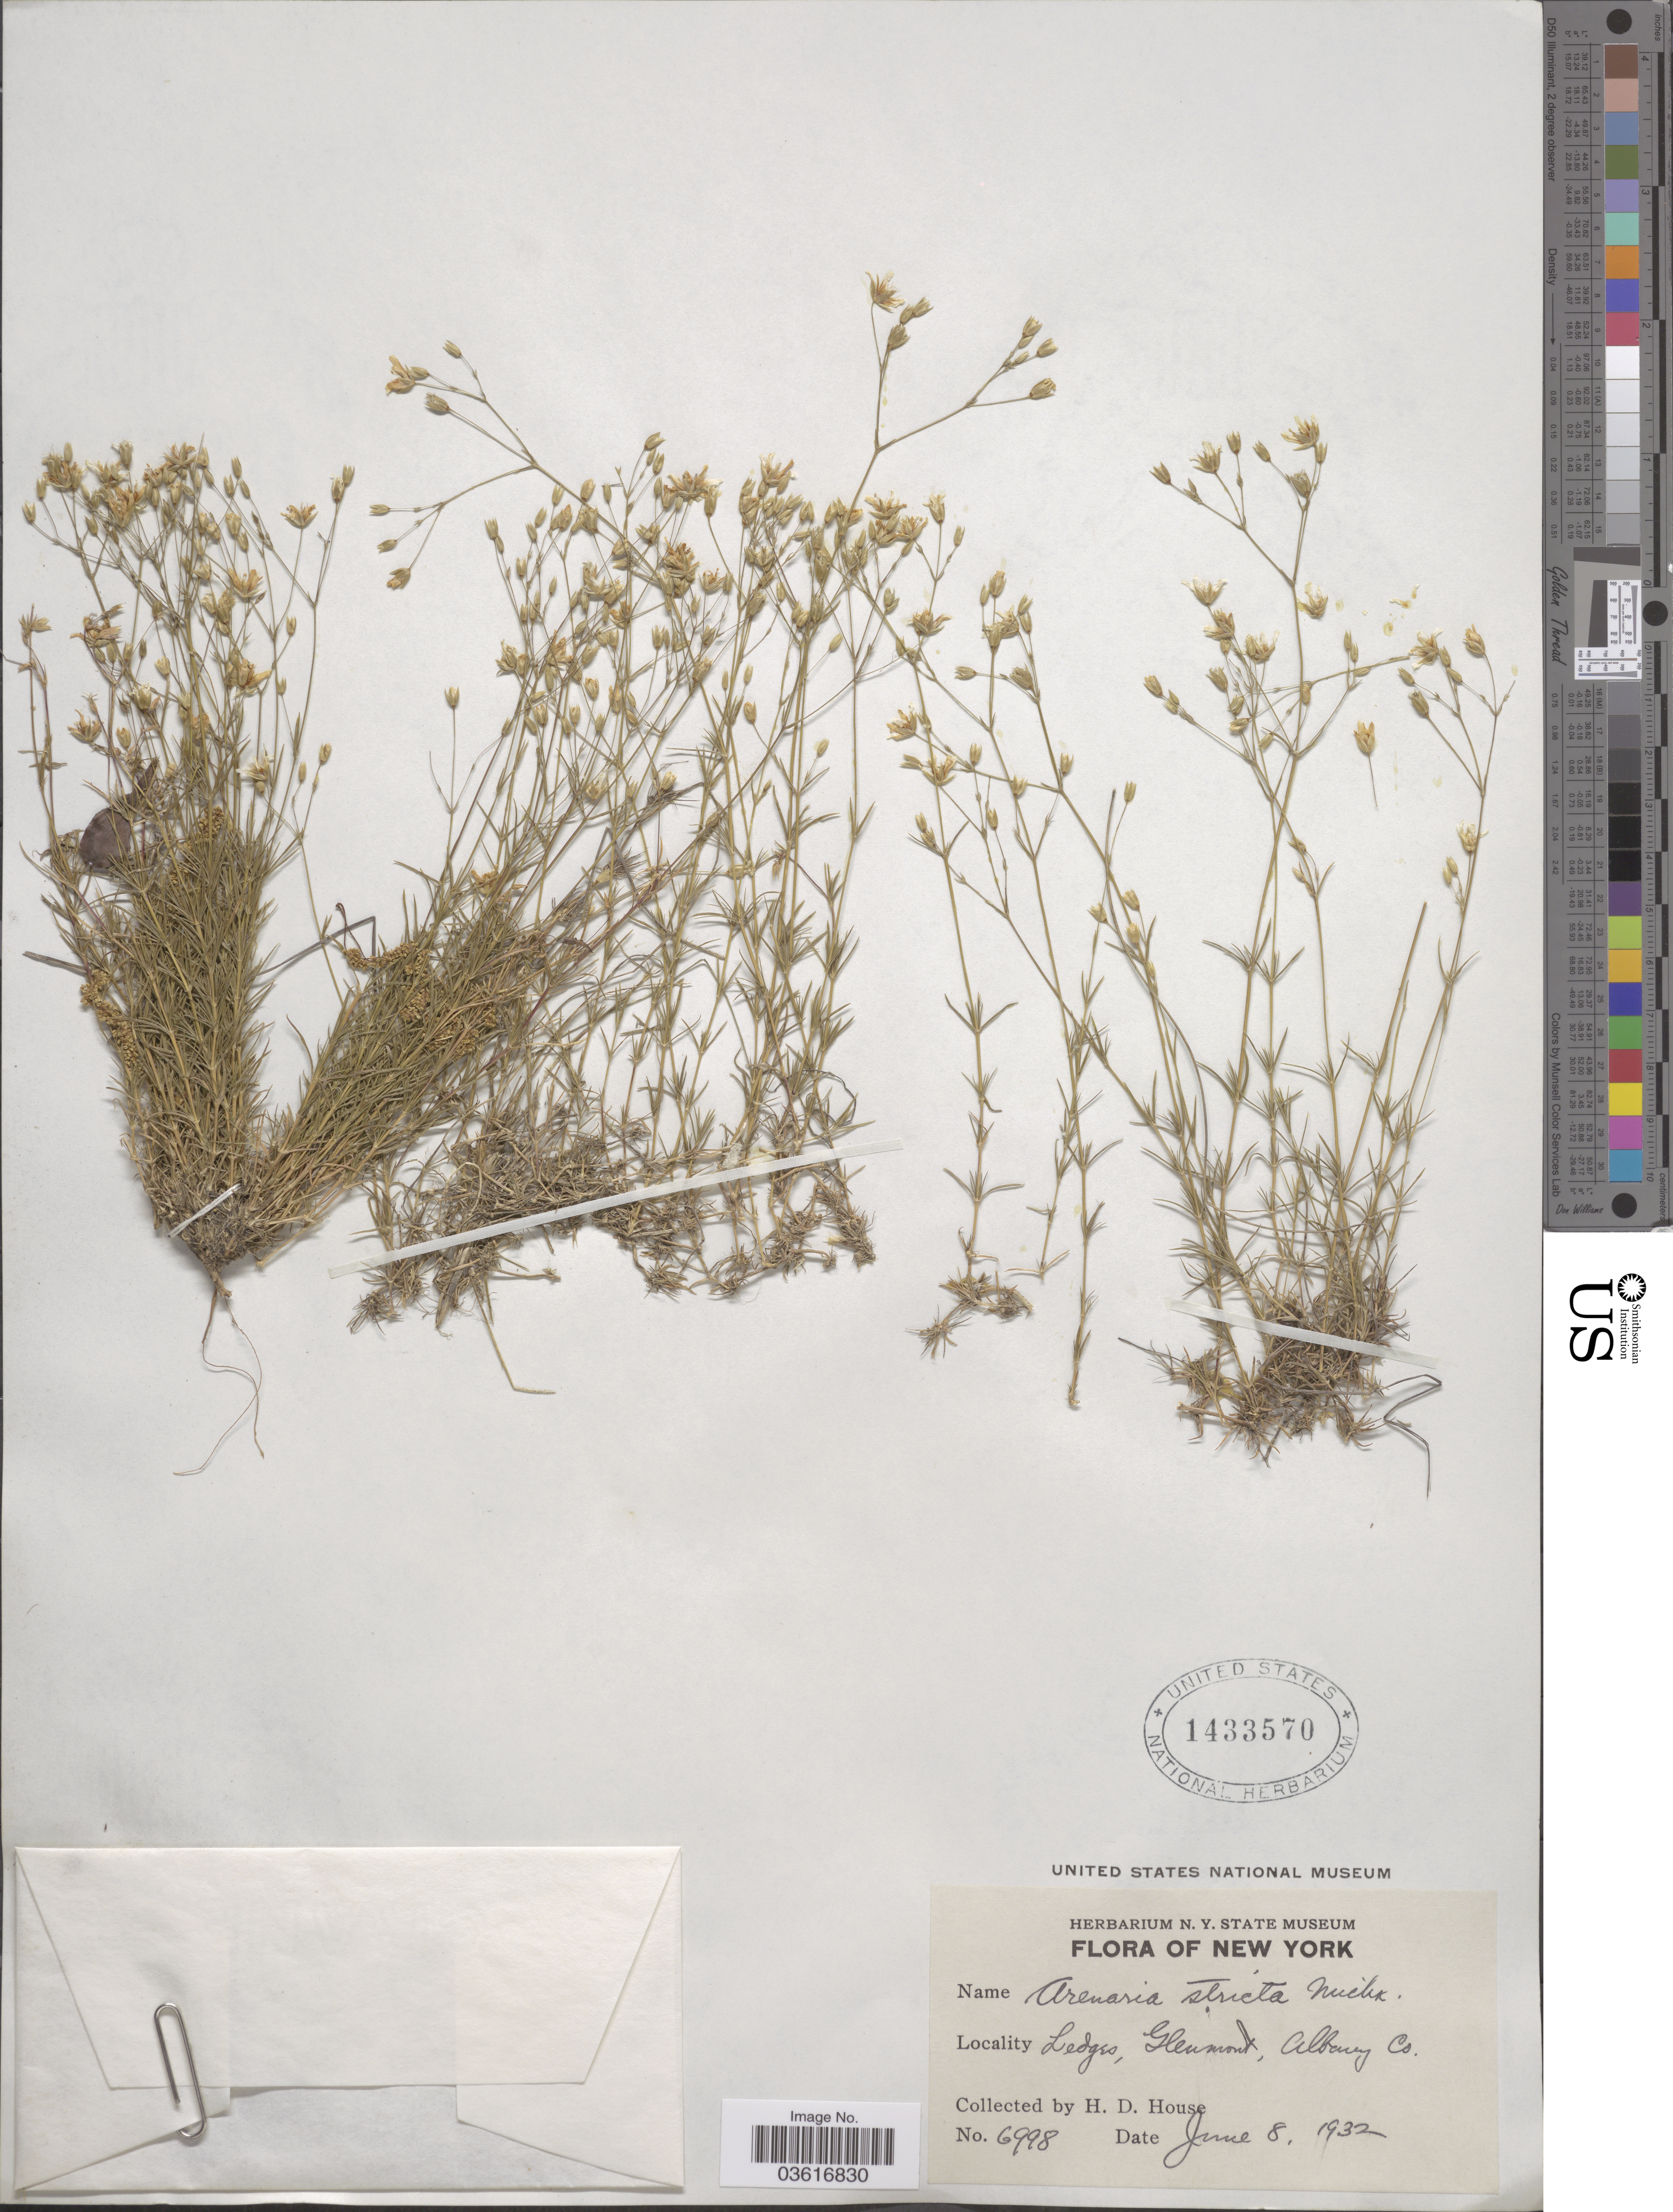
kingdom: Plantae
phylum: Tracheophyta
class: Magnoliopsida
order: Caryophyllales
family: Caryophyllaceae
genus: Minuartia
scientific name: Minuartia stricta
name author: (Sw.) Hiern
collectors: H. D. House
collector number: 6998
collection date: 1932-06-08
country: United States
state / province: New York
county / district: Albany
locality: Ledges, Glenmont, Albany Co.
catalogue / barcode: US 1433570